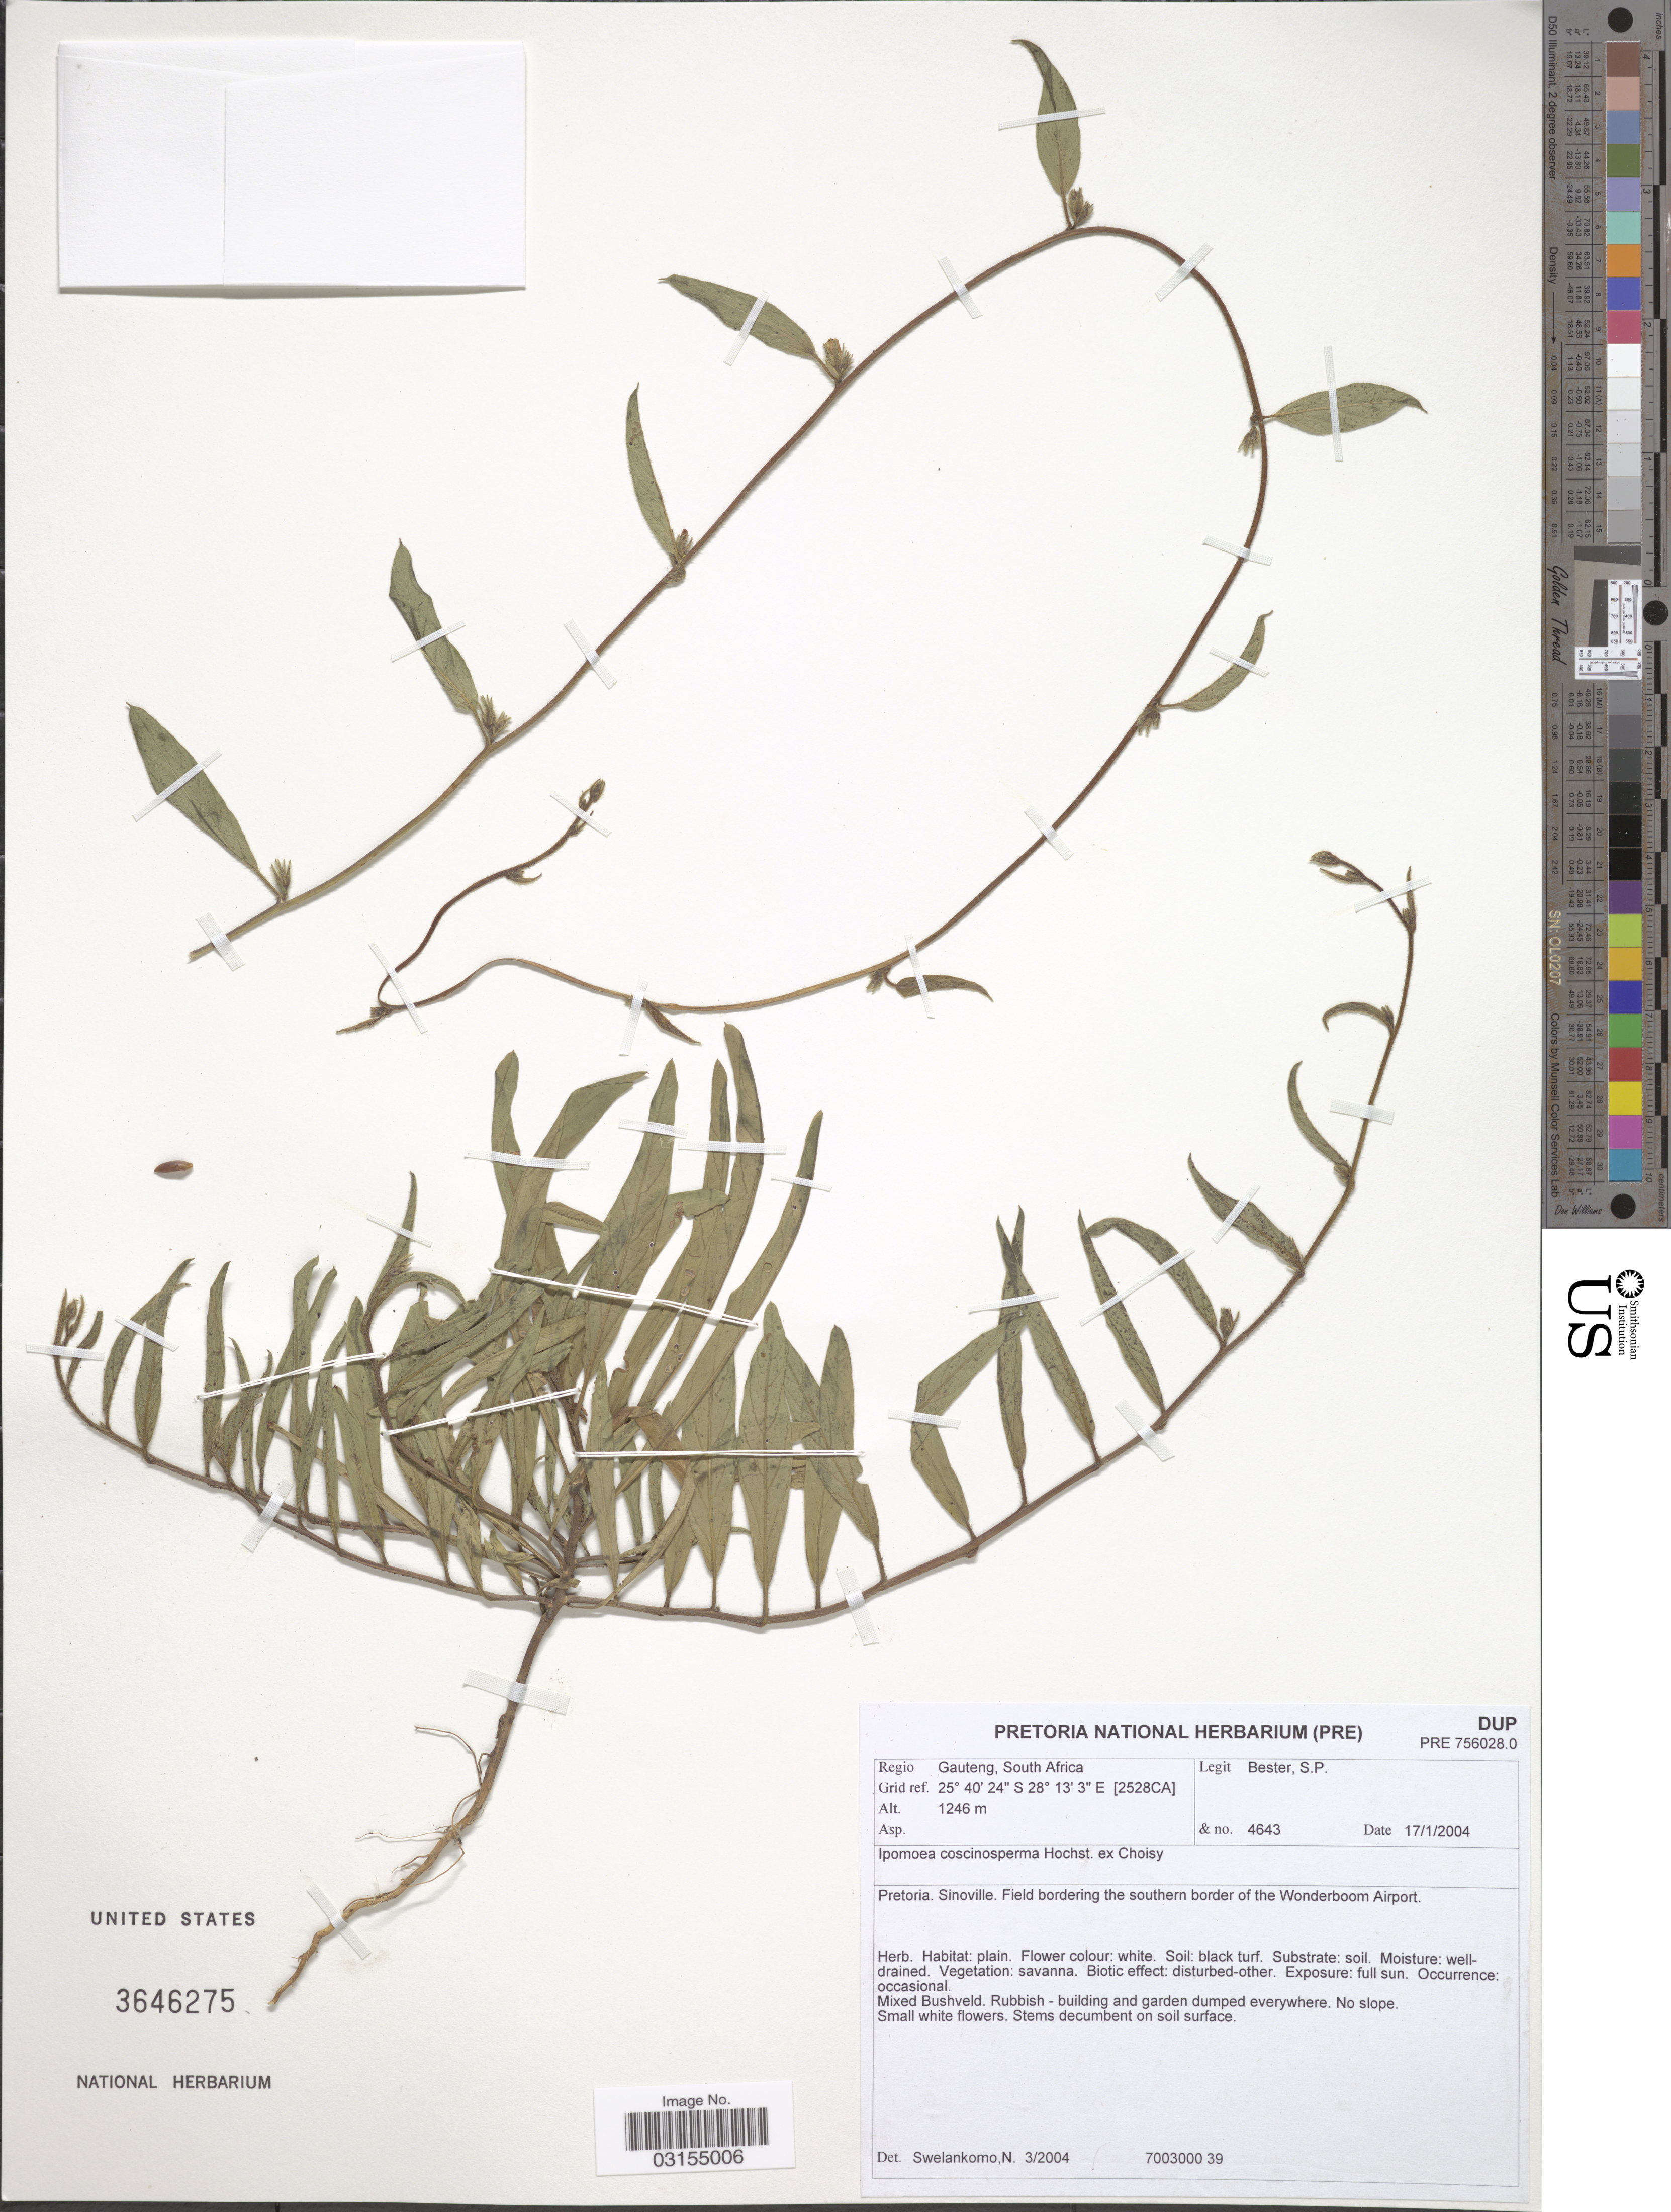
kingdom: Plantae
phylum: Tracheophyta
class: Magnoliopsida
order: Solanales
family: Convolvulaceae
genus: Ipomoea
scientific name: Ipomoea coscinosperma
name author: Hochst. ex Choisy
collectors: S. Bester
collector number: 4643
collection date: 2004-01-17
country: South Africa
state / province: Gauteng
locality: Regio Gauteng. Grid ref. [2528CA]. Pretoria. Sinoville. Field bordering the southern border of the Wonderboom Airport.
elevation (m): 1246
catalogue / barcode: US 3646275